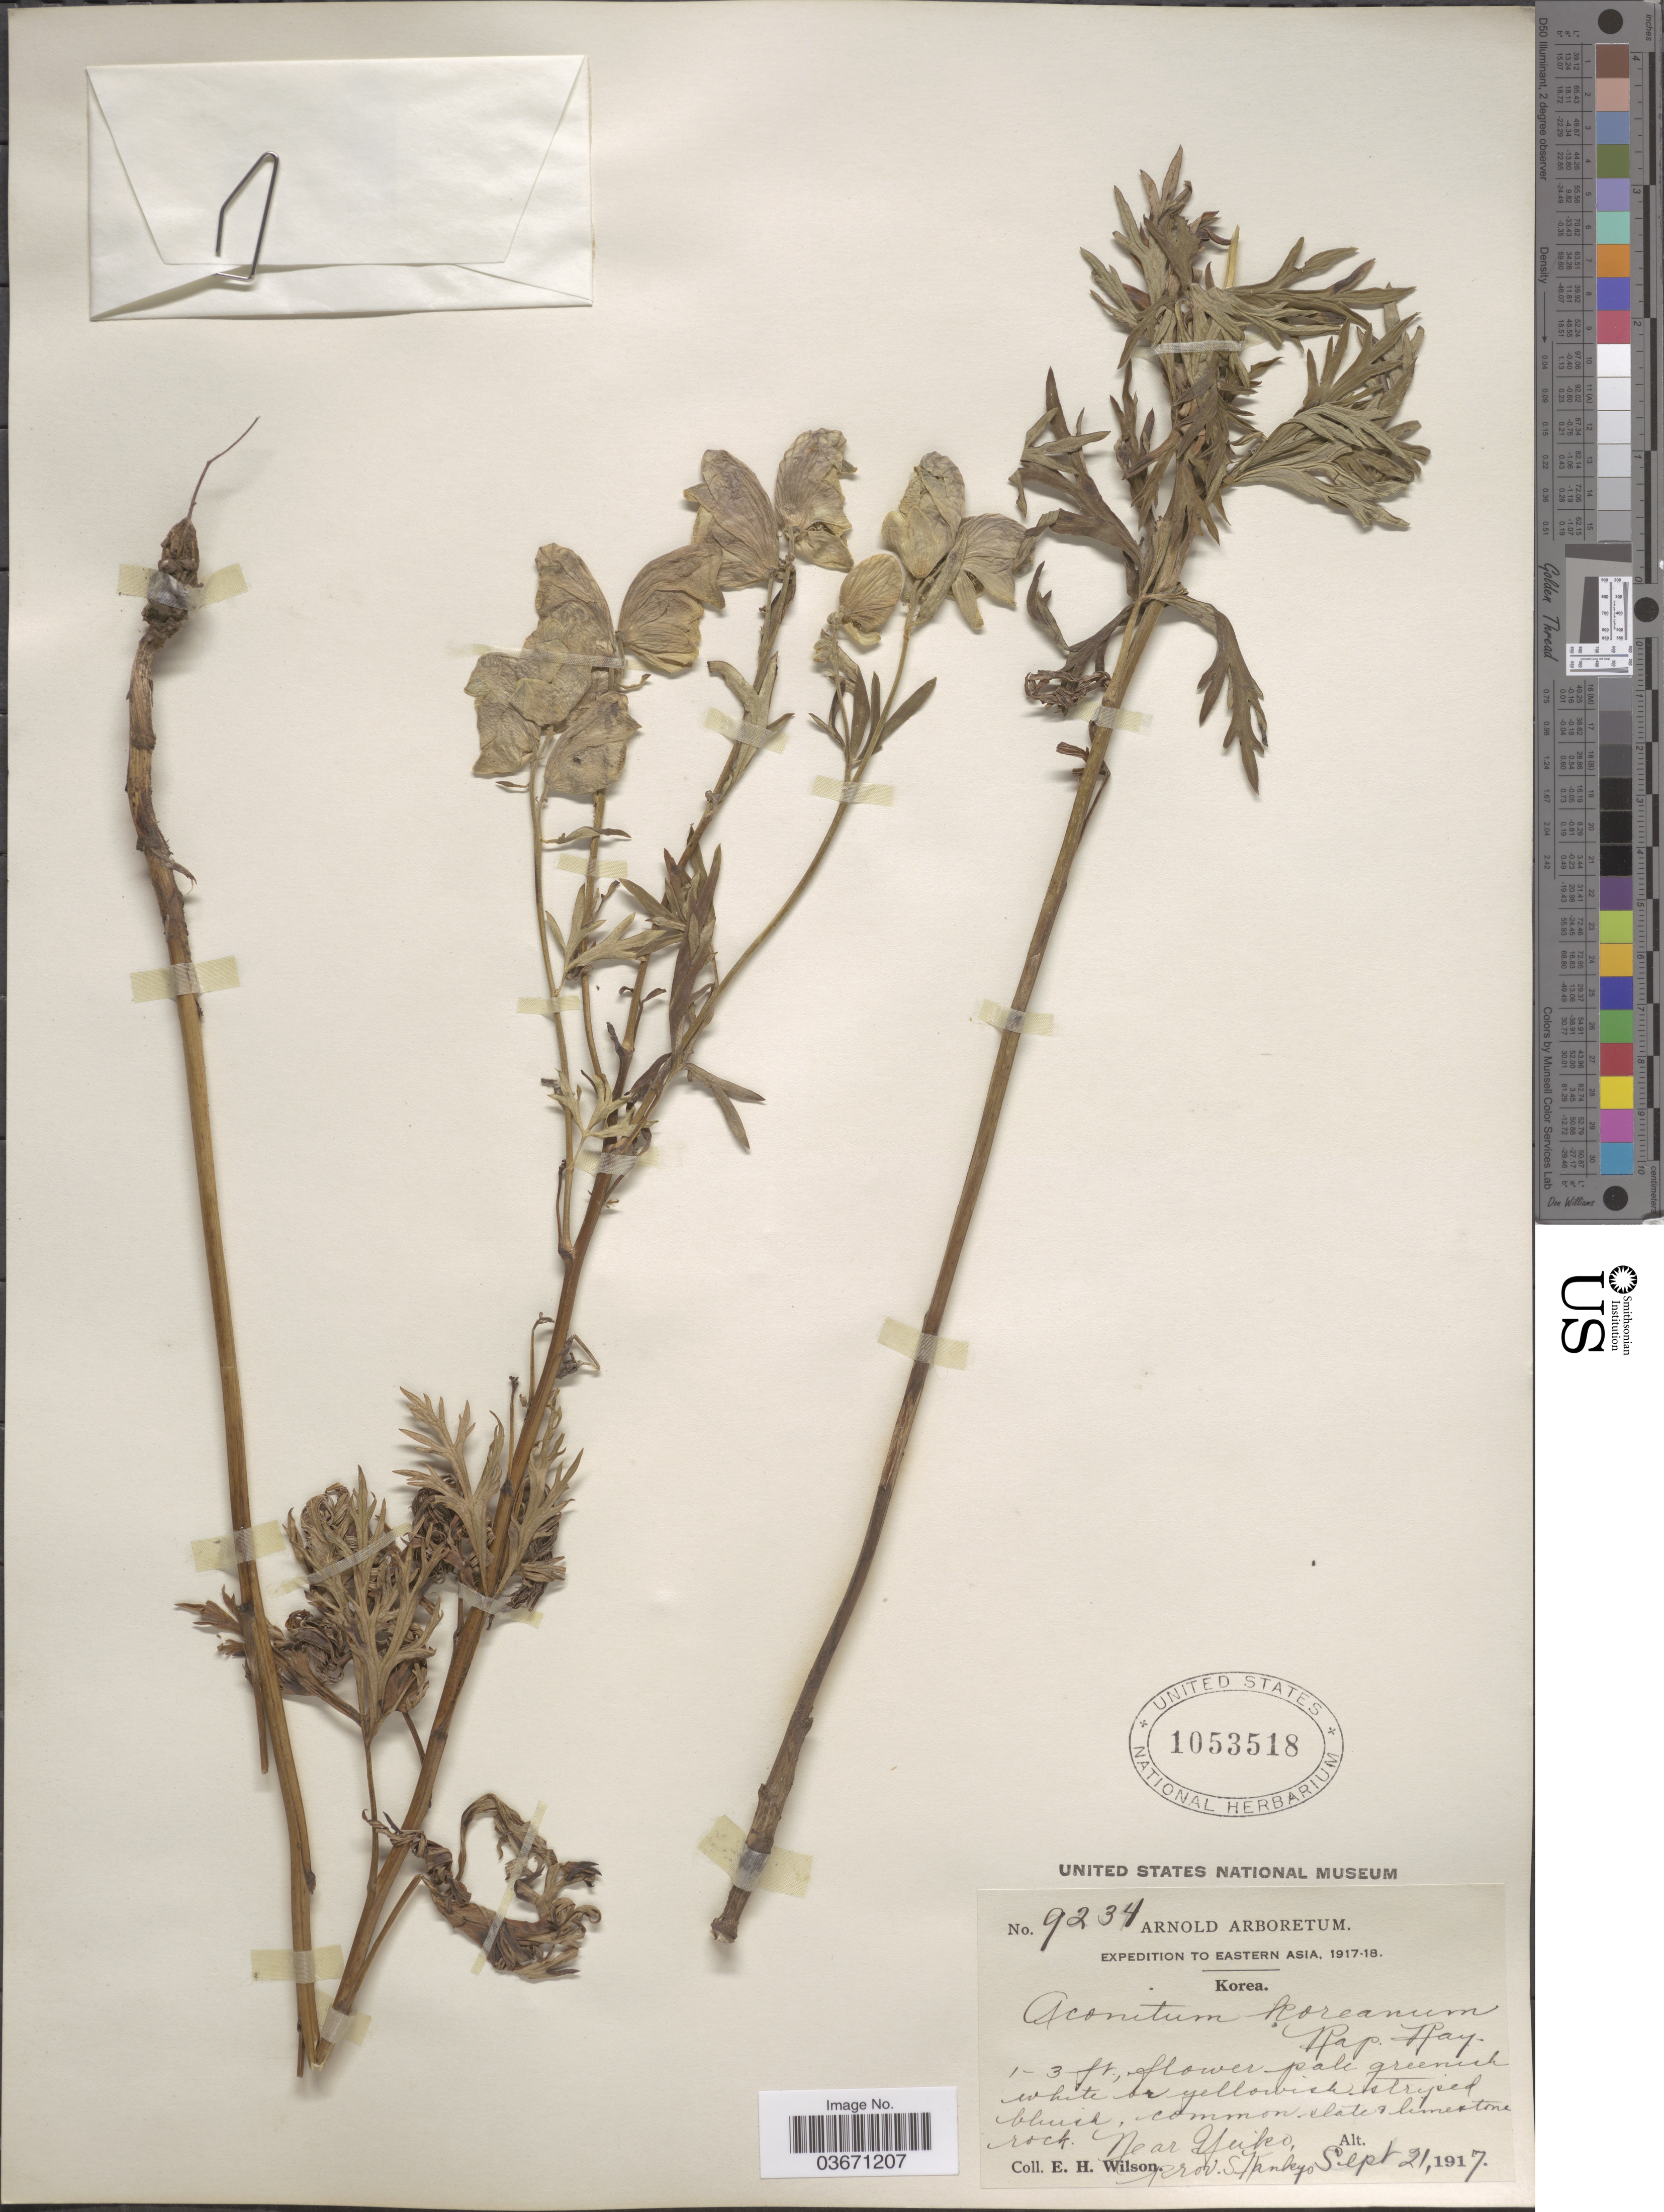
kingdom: Plantae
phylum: Tracheophyta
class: Magnoliopsida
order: Ranunculales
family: Ranunculaceae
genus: Aconitum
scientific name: Aconitum coreanum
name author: (H. Lév.) Rapaics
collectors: E. Wilson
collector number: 9234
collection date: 1917-09-21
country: North Korea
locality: Eastern Asia. Korea. Near Yeiko. Prov. S. Kankyo.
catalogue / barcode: US 1053518